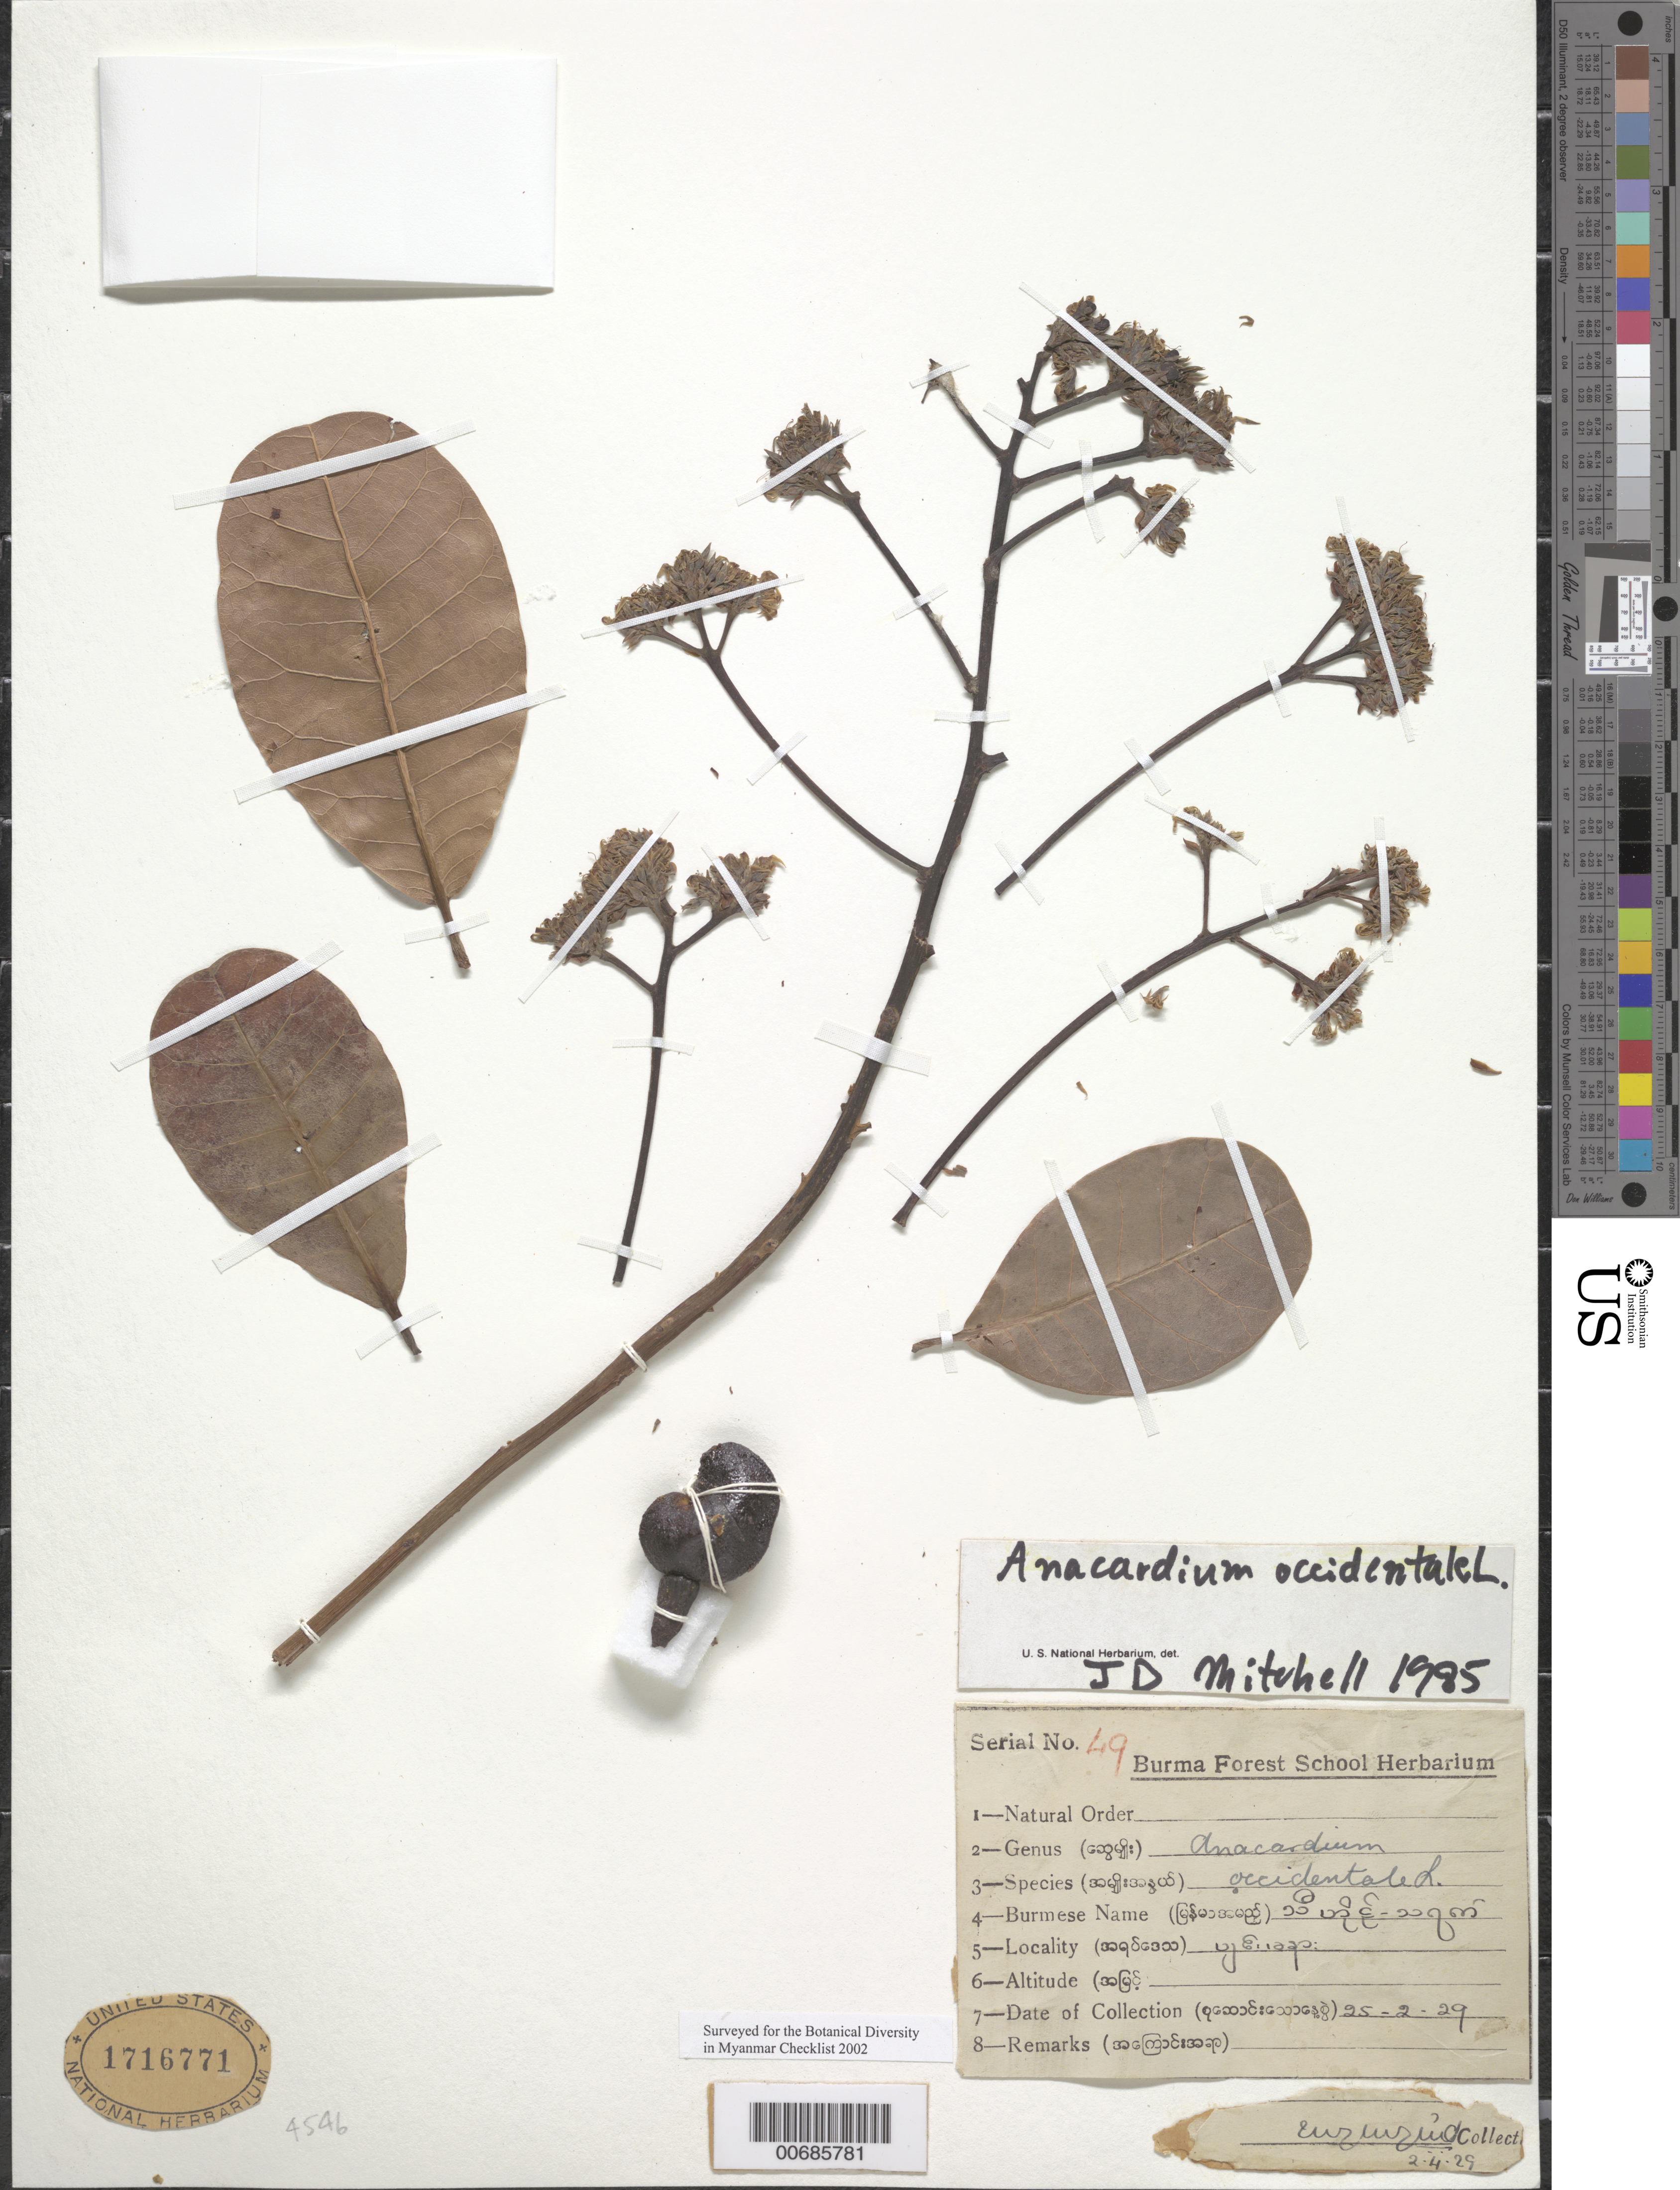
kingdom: Plantae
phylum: Tracheophyta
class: Magnoliopsida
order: Sapindales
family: Anacardiaceae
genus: Anacardium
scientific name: Anacardium occidentale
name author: L.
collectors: Burma Forest School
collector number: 49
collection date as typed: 25 Feb 1929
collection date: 1929-02-25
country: Myanmar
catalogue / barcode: US 1716771